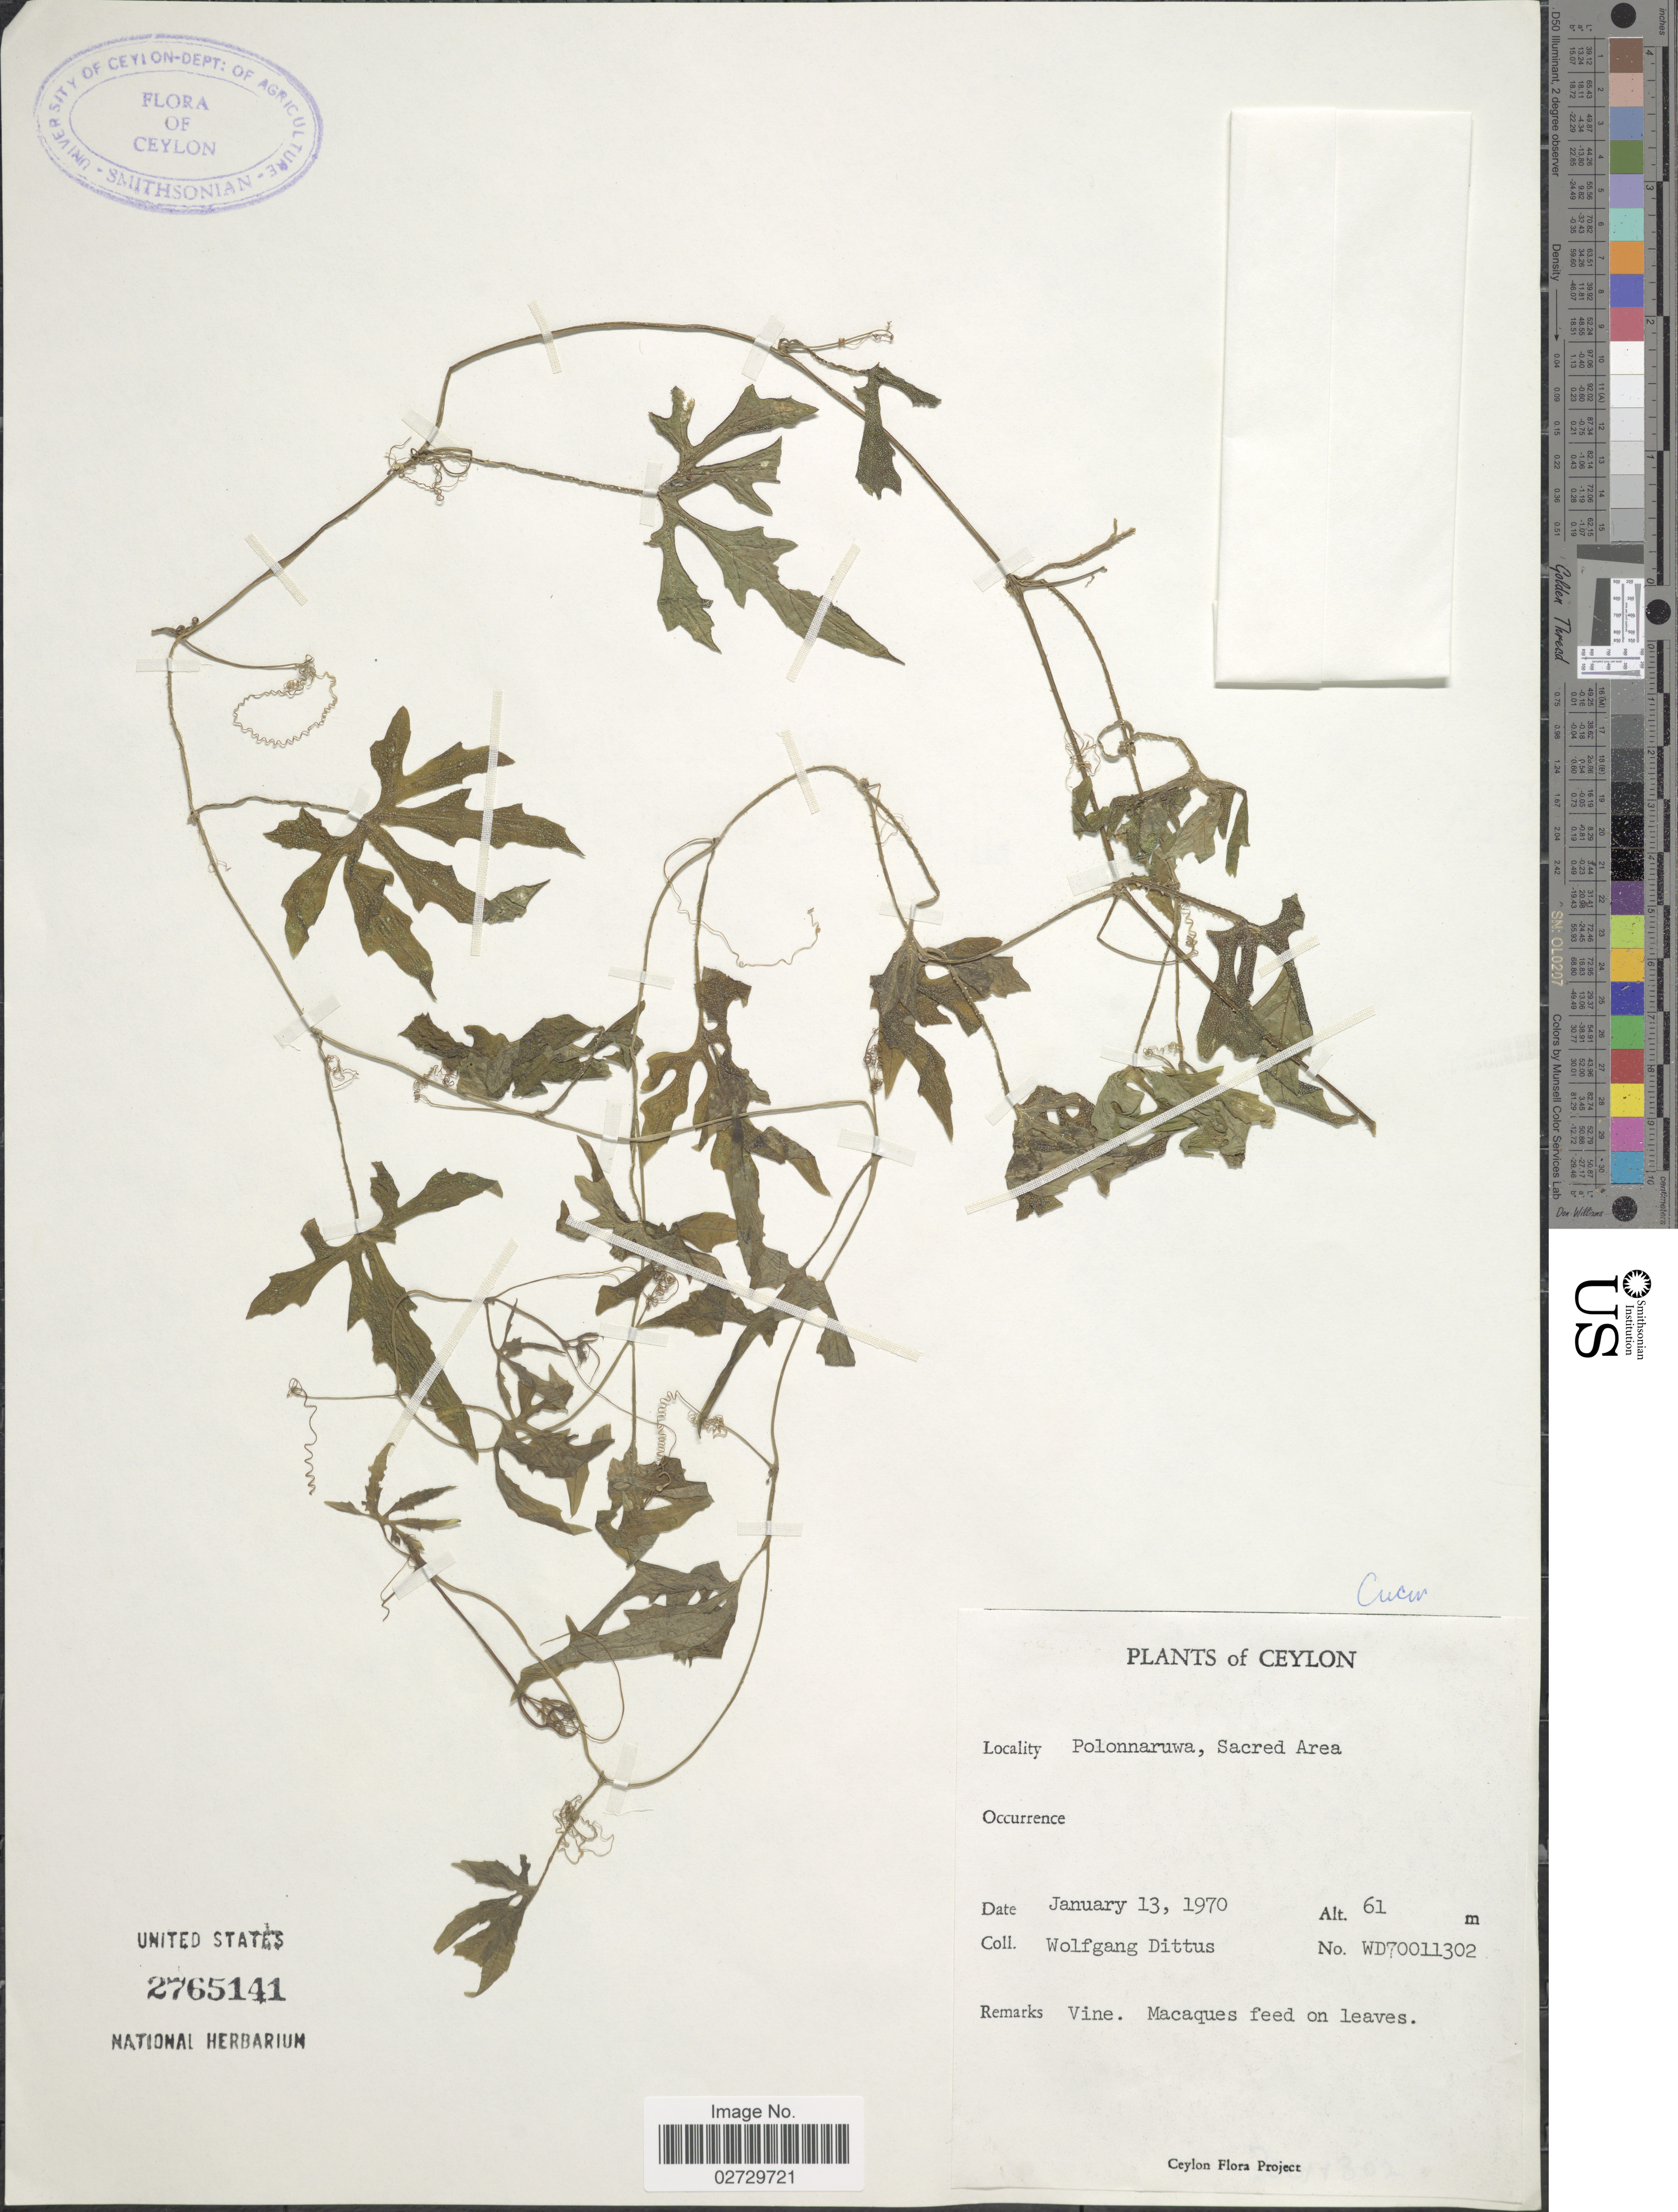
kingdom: Plantae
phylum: Tracheophyta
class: Magnoliopsida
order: Cucurbitales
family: Cucurbitaceae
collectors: W. Dittus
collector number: WD70011302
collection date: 1970-01-13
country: Sri Lanka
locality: Ceylon. Polonnaruwa, Sacred Area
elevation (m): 61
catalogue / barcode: US 2765141